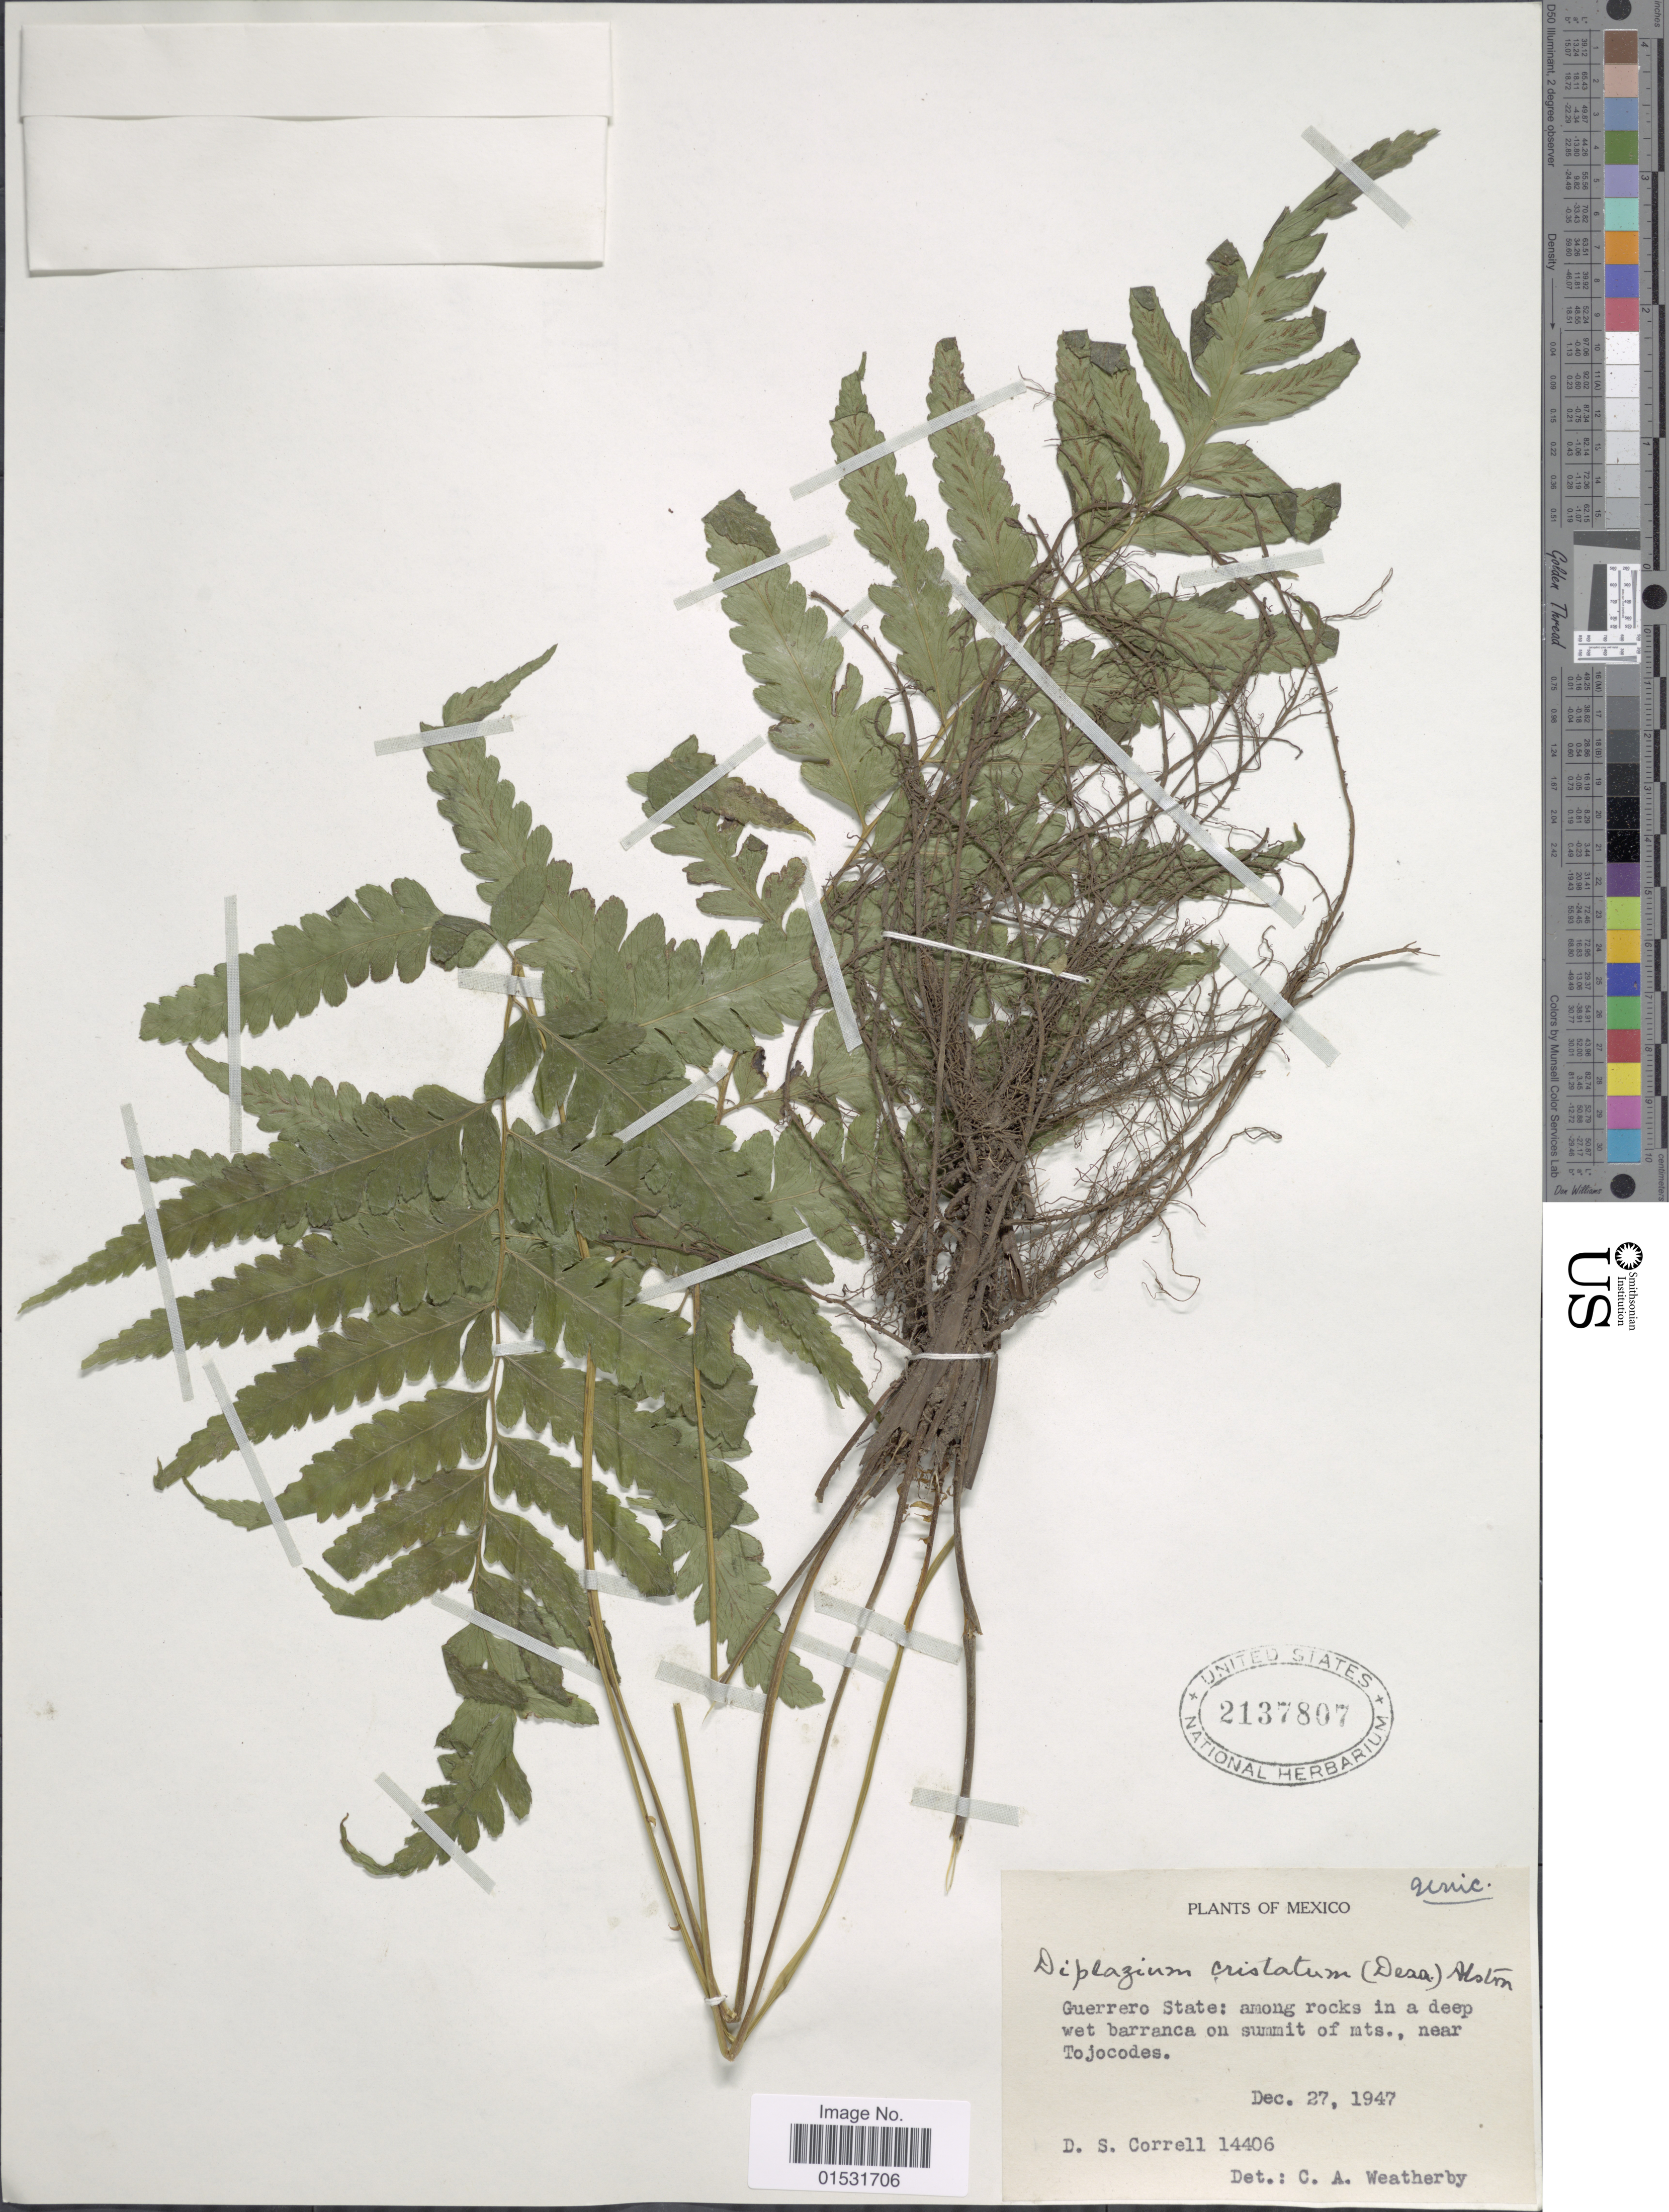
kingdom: Plantae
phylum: Tracheophyta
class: Polypodiopsida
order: Polypodiales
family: Athyriaceae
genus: Diplazium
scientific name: Diplazium cristatum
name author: (Desr.) Alston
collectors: D. S. Correll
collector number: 14406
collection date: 1947-12-27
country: Mexico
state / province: Guerrero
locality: Guerrero State: among rocks in a deep wet barranca on summit of mts., near Tojocodes.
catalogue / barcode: US 2137807